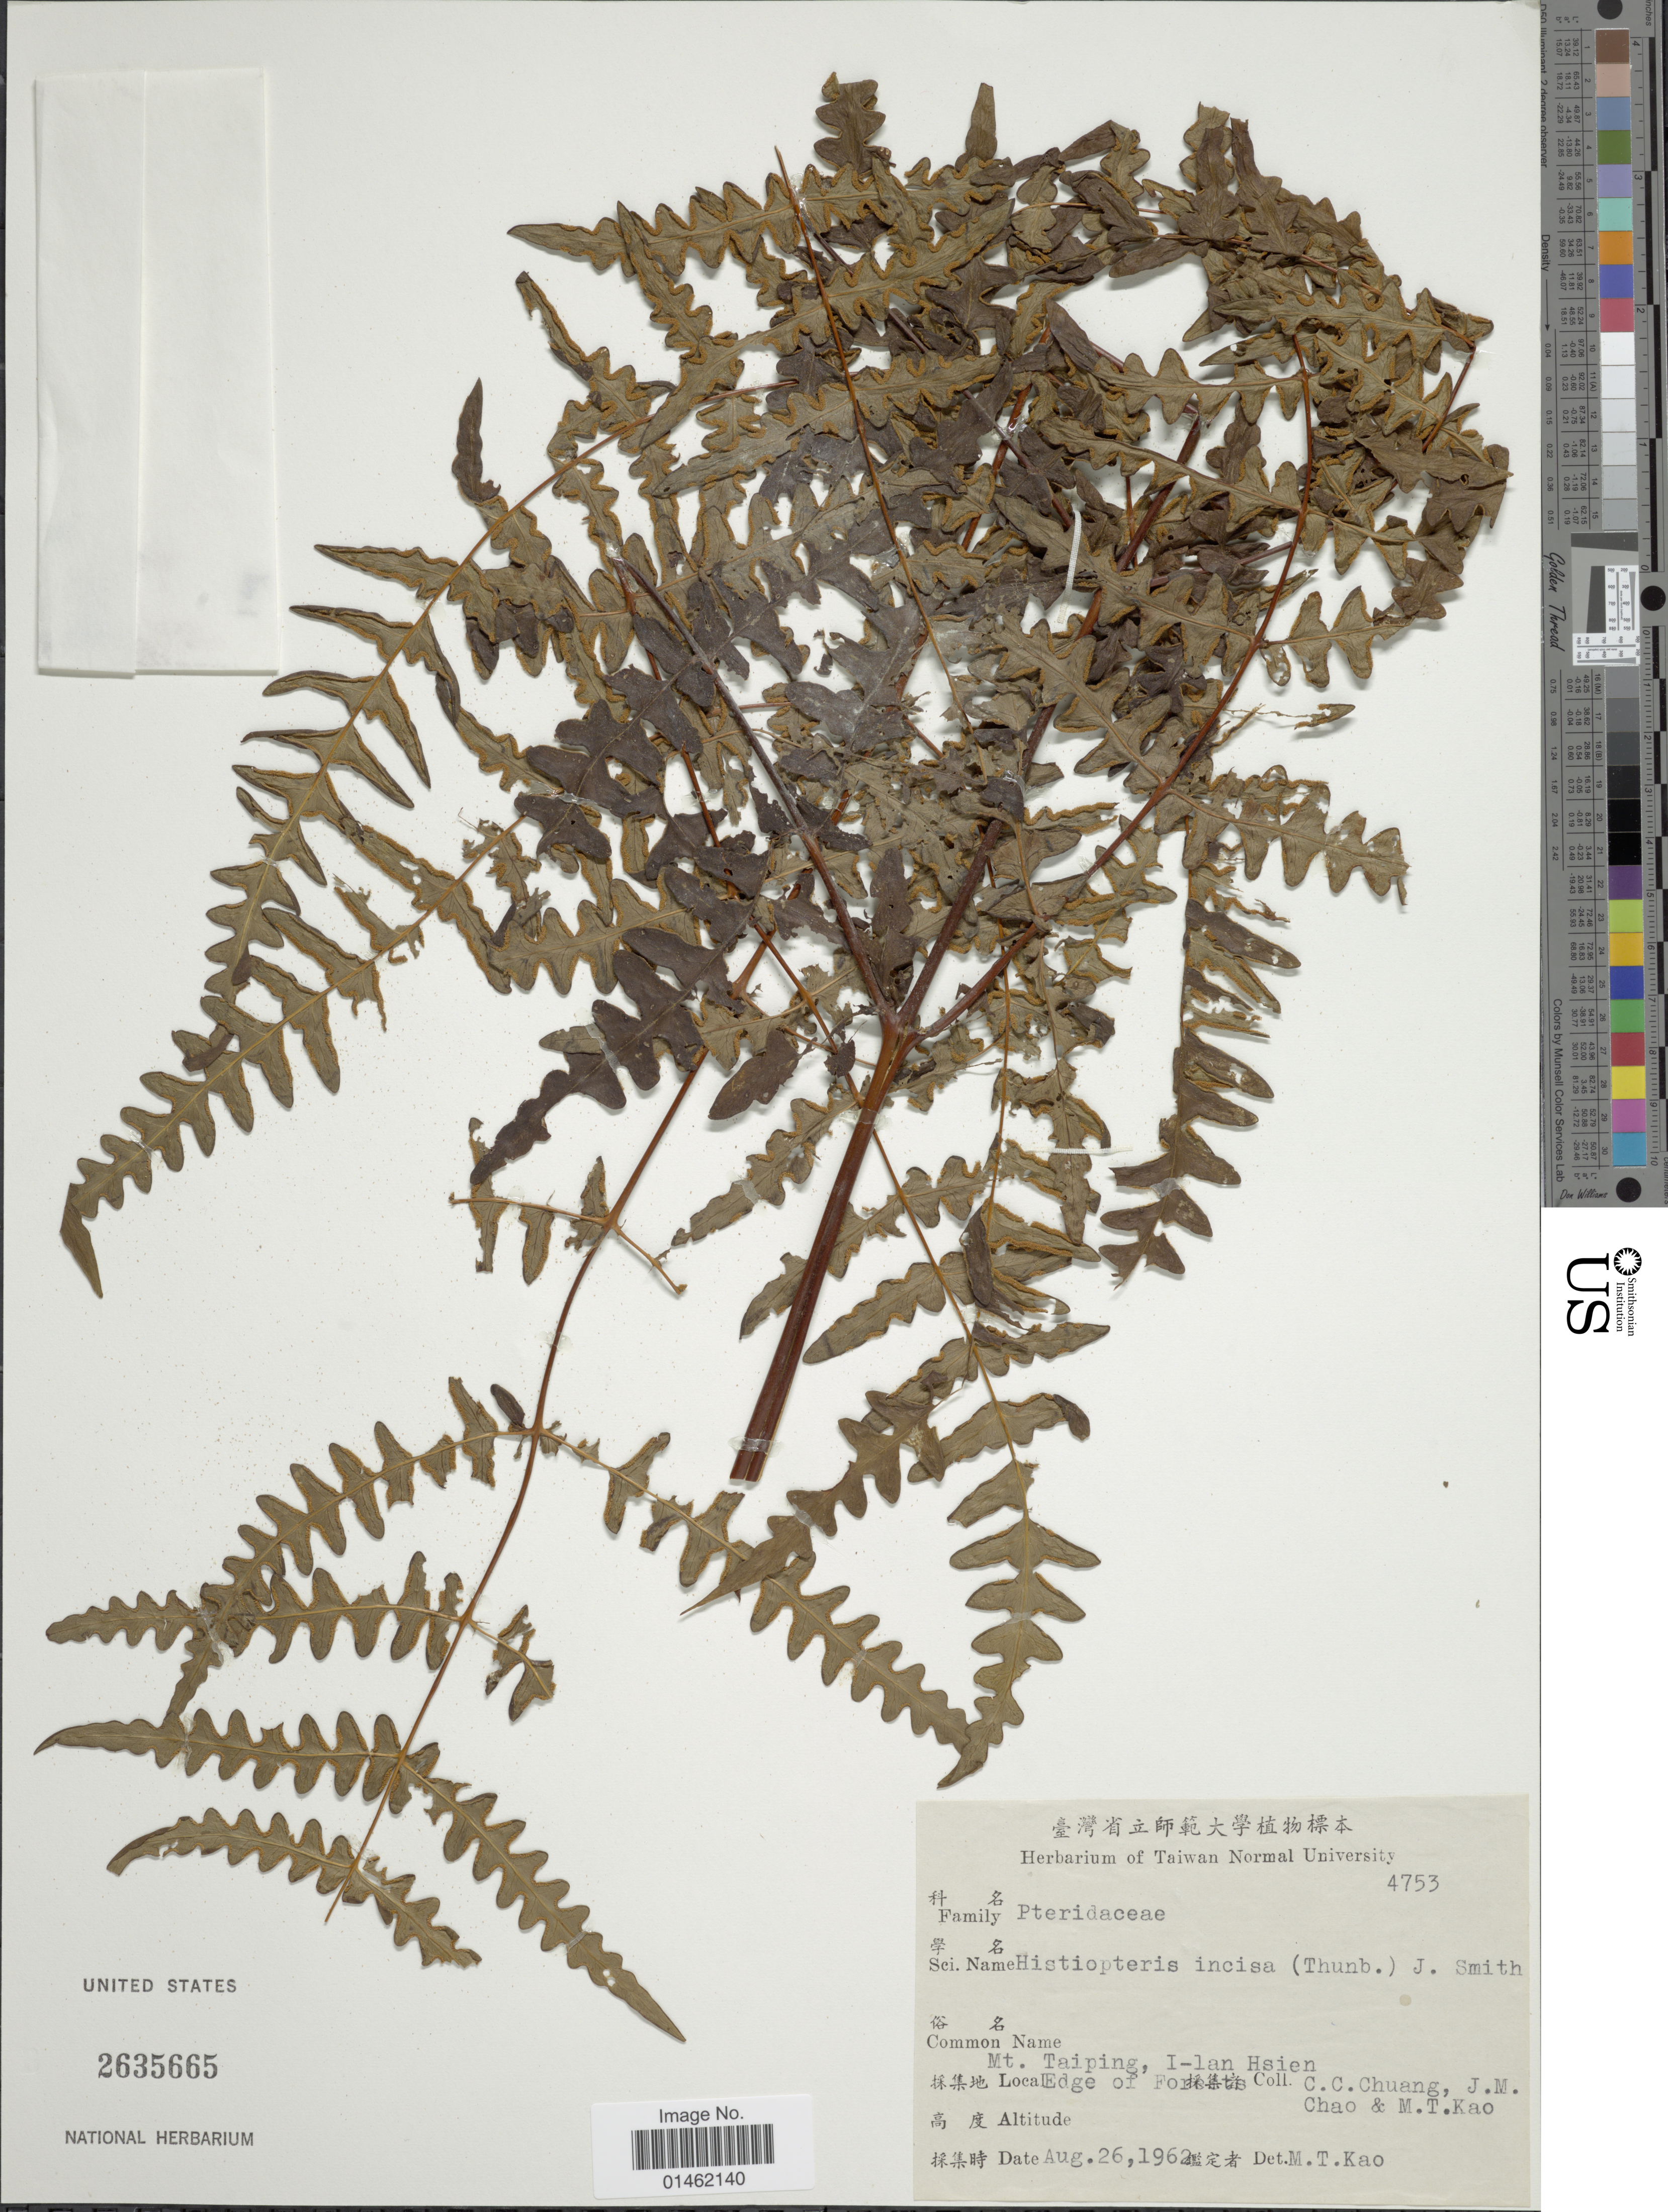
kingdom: Plantae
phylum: Tracheophyta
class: Polypodiopsida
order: Polypodiales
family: Dennstaedtiaceae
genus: Histiopteris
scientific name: Histiopteris incisa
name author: (Thunb.) J. Sm.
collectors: C. C. Chuang, J. Chao & M. T. Kao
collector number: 4753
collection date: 1962-08-26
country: Taiwan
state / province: Taipei City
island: Taiwan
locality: Mt. Taiping, I-Lan Hsien, edge of Forest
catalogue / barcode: US 2635665